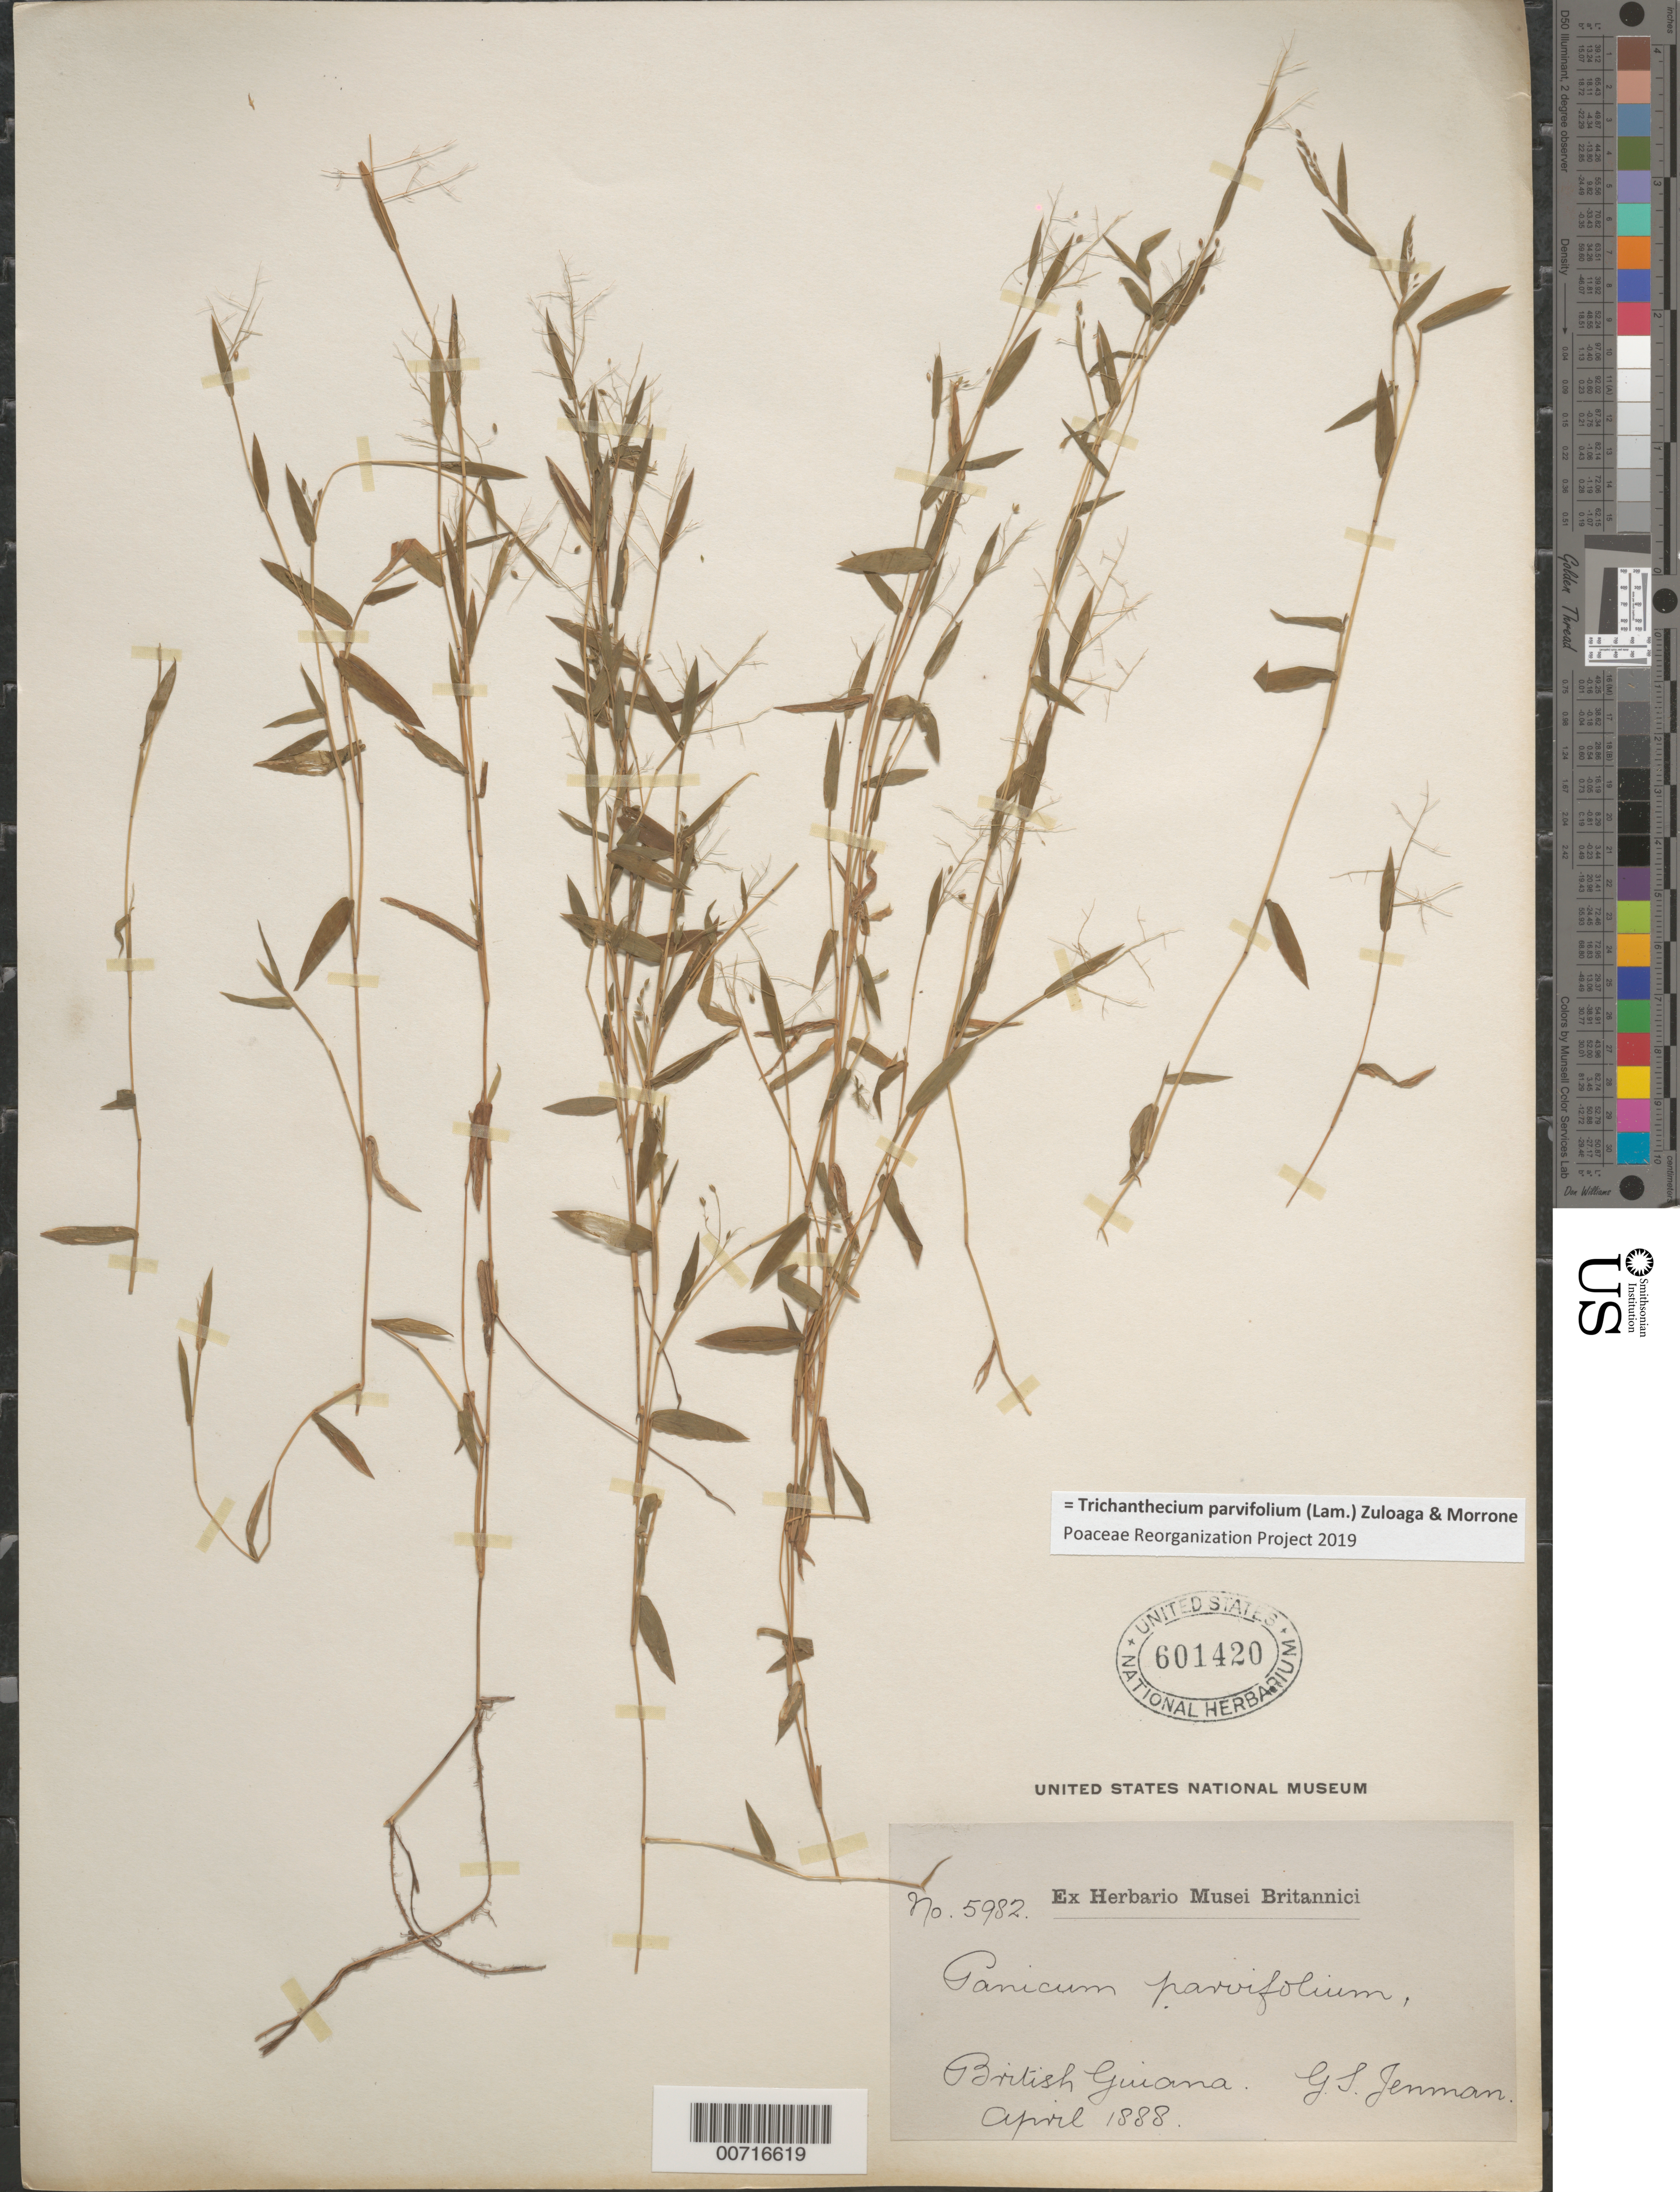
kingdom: Plantae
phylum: Tracheophyta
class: Liliopsida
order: Poales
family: Poaceae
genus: Trichanthecium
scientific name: Trichanthecium parvifolium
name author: (Lam.) Zuloaga & Morrone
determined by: Poaceae Reorganization Project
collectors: G. S. Jenman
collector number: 5982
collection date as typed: April 1888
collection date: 1888-04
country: Guyana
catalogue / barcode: US 601420